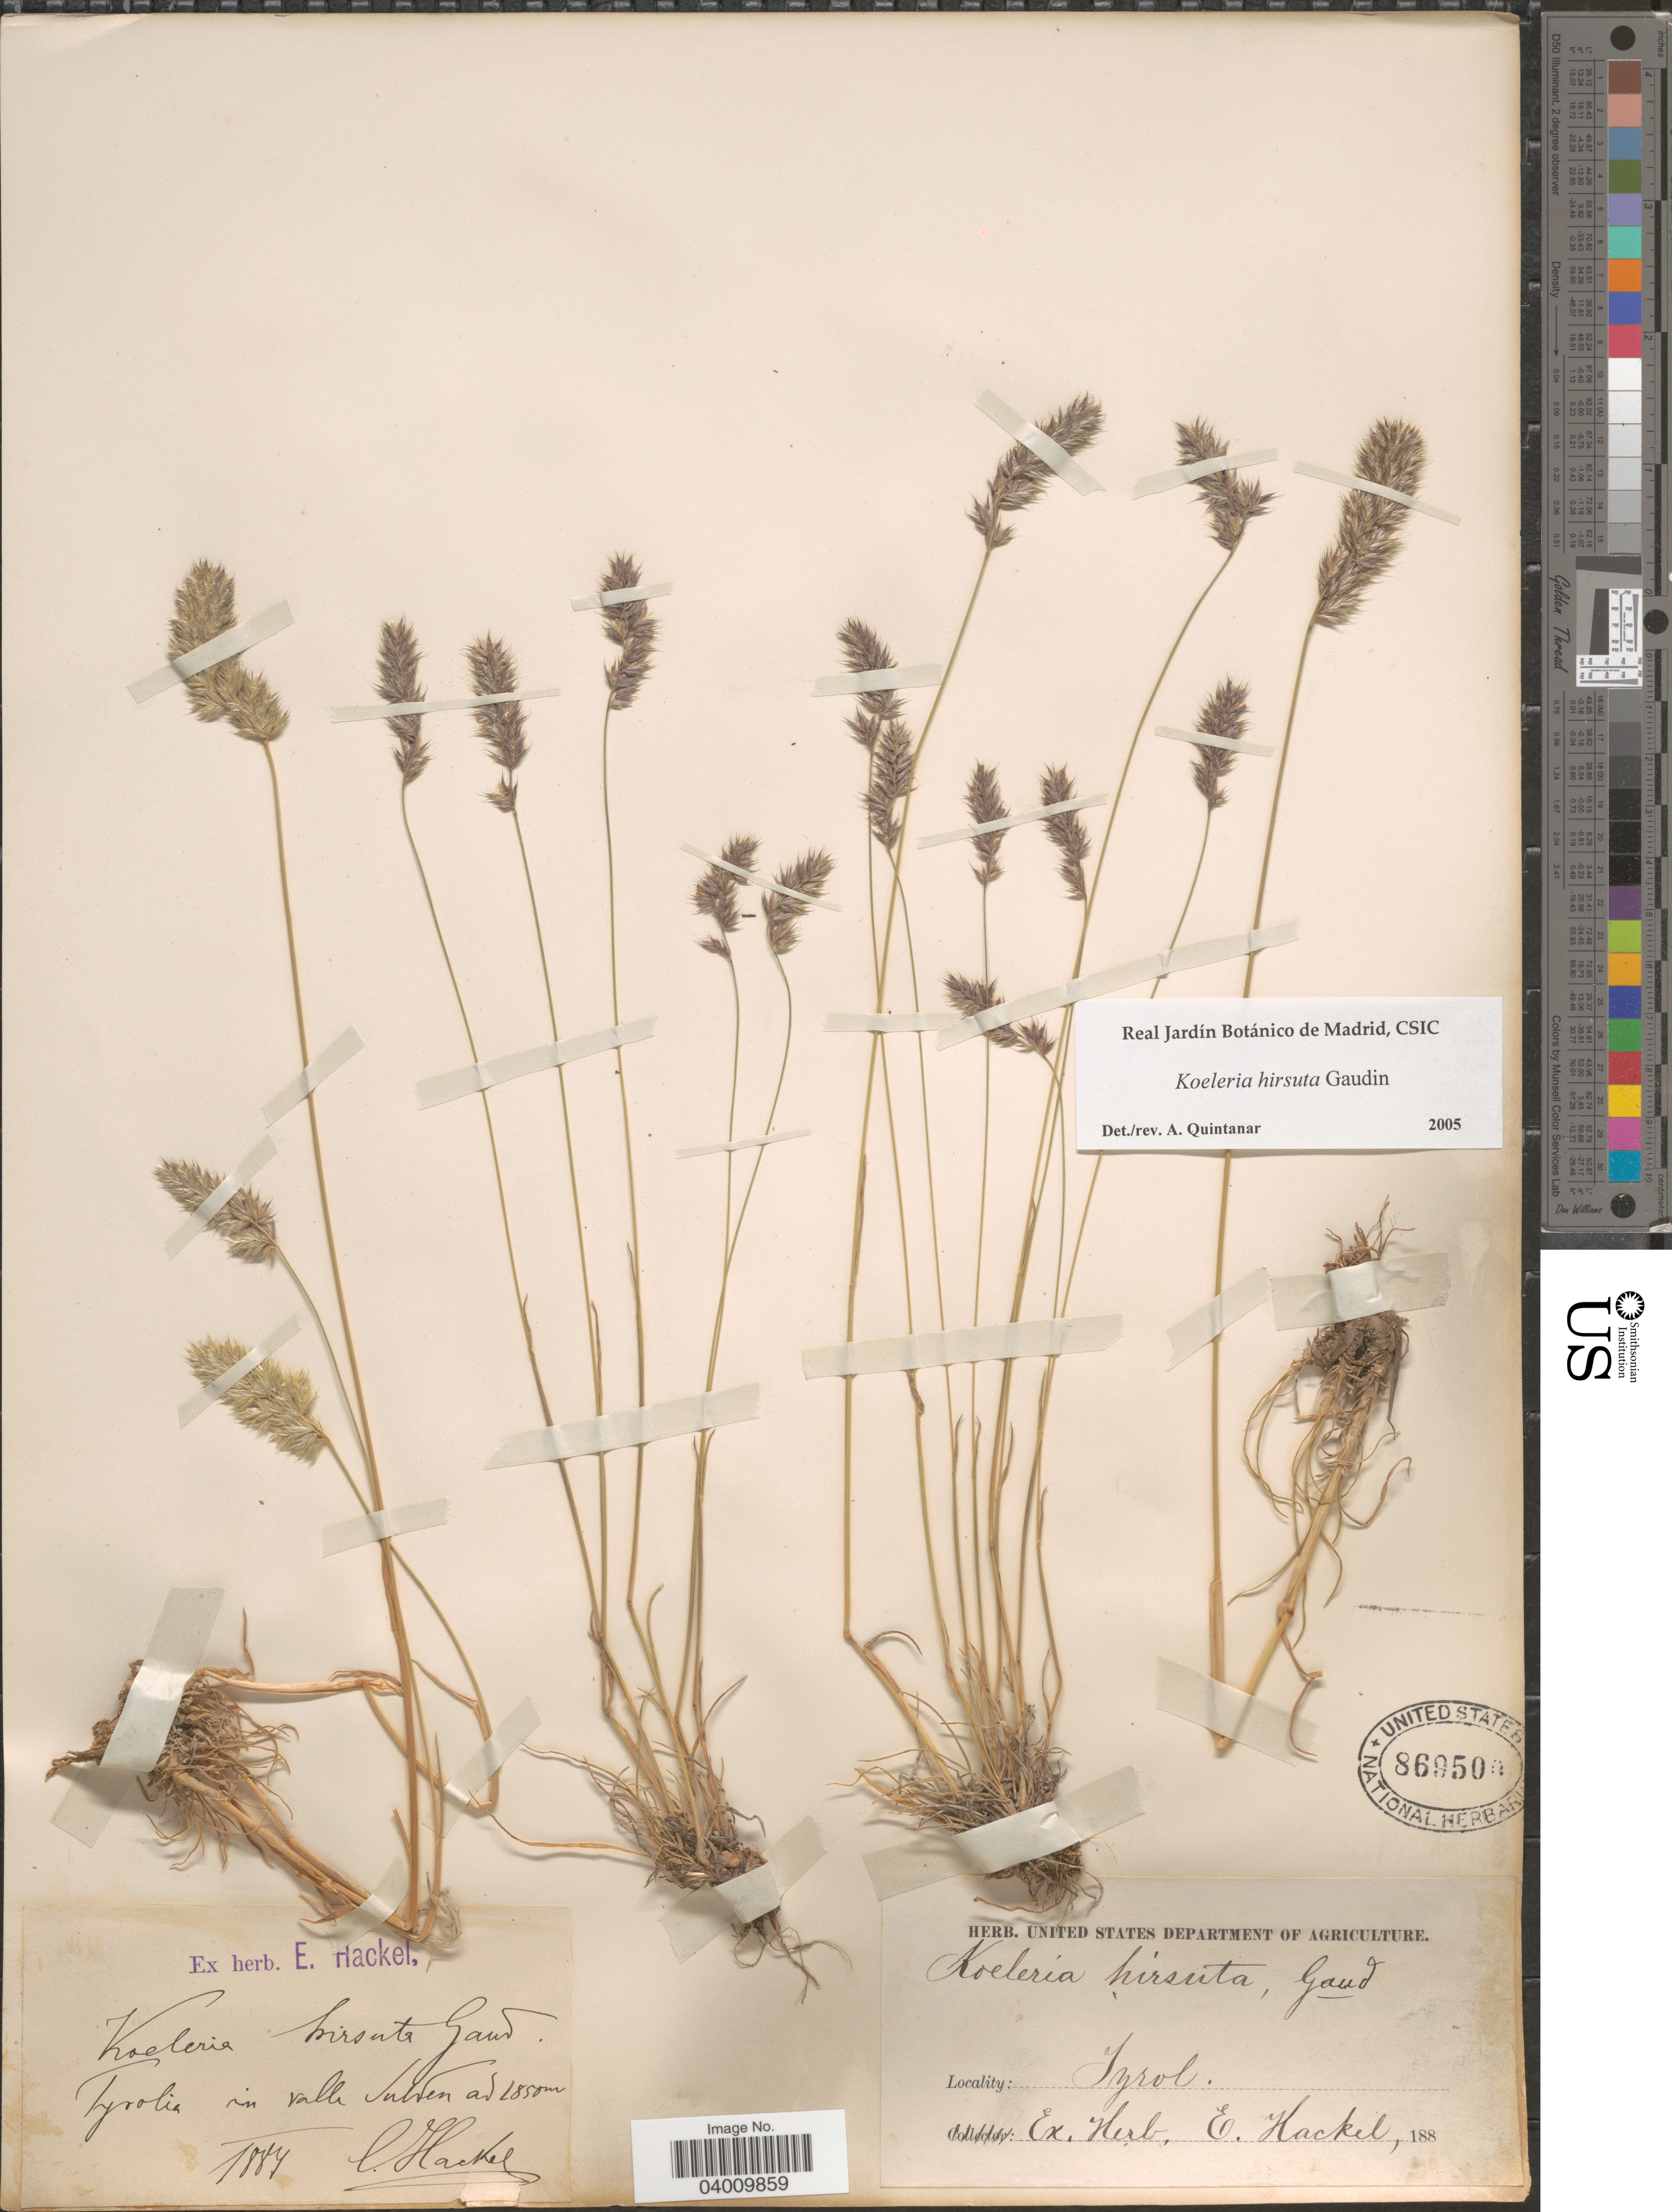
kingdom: Plantae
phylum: Tracheophyta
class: Liliopsida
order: Poales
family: Poaceae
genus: Koeleria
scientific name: Koeleria hirsuta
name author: Gaudin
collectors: E. Hackel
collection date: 1887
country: Italy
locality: Tyrolia in valle Sulden. Tyrol.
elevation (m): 1850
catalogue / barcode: US 869500